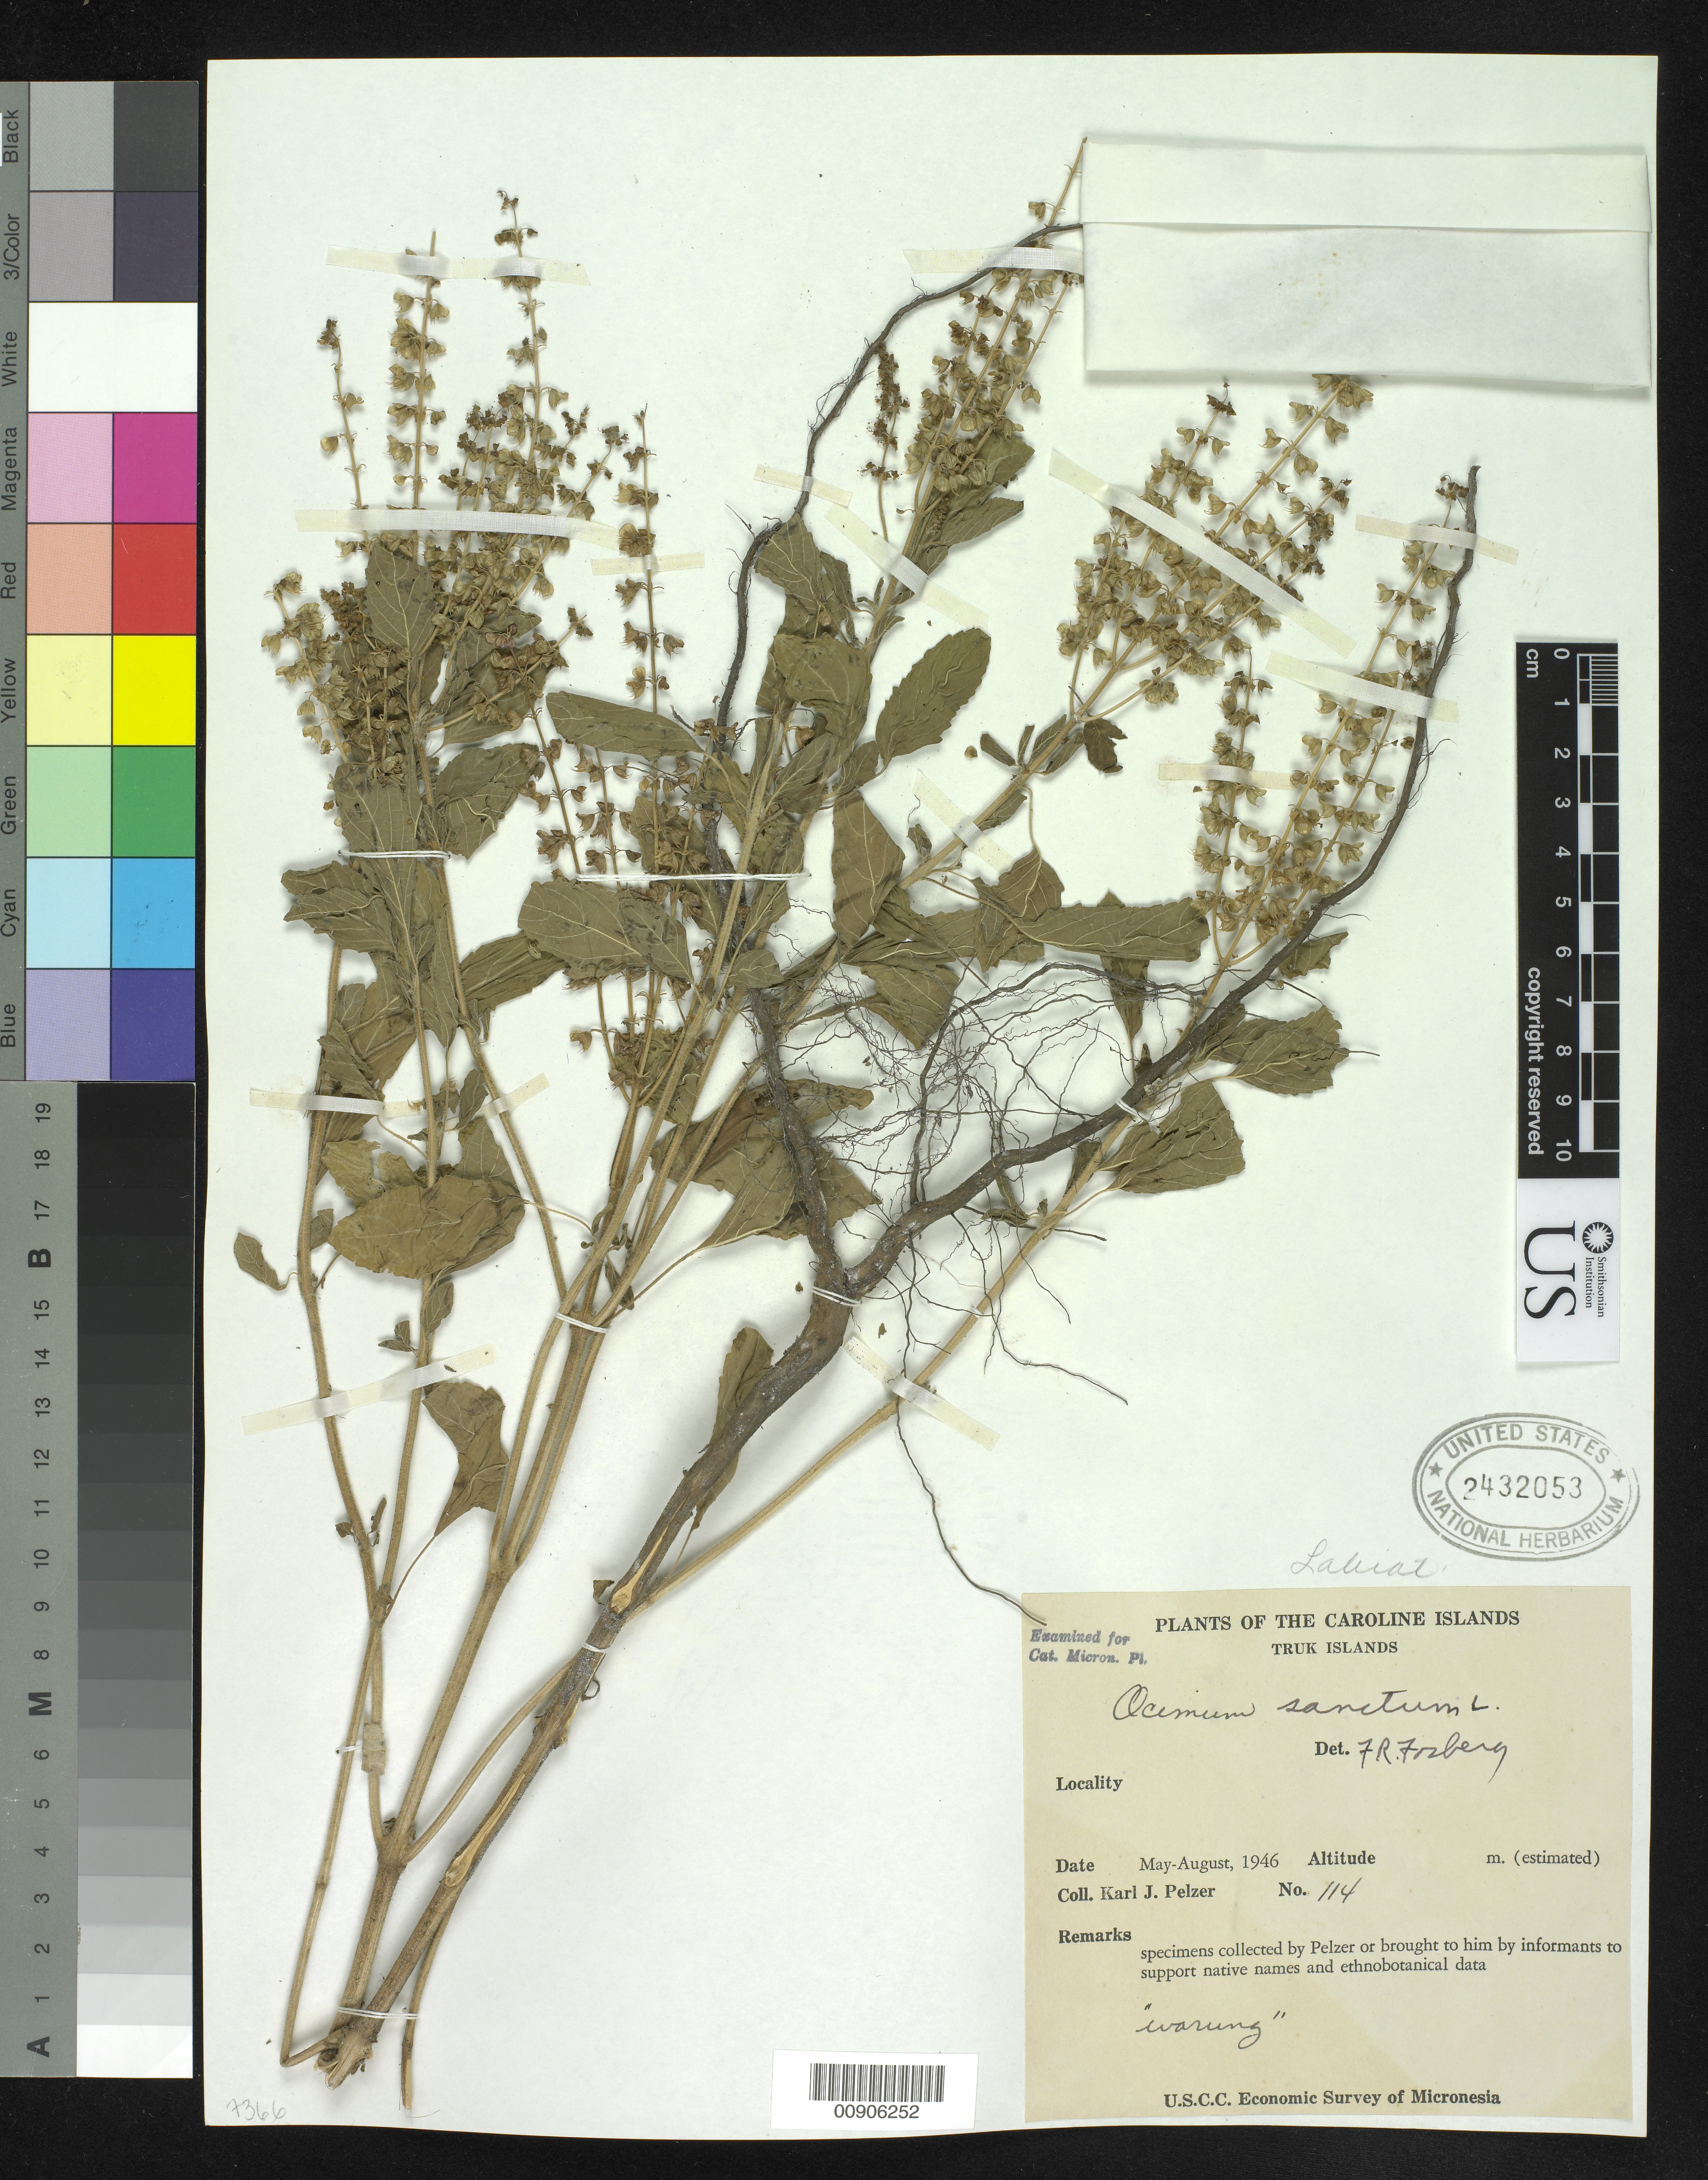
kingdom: Plantae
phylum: Tracheophyta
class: Magnoliopsida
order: Lamiales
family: Lamiaceae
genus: Ocimum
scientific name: Ocimum tenuiflorum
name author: L.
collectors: K. J. Pelzer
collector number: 114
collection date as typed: May 1946 to Aug 1946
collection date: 1946-05/1946-08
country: Micronesia, Federated States of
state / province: Truk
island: Truk (Chuuk) Is.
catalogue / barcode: US 2432053